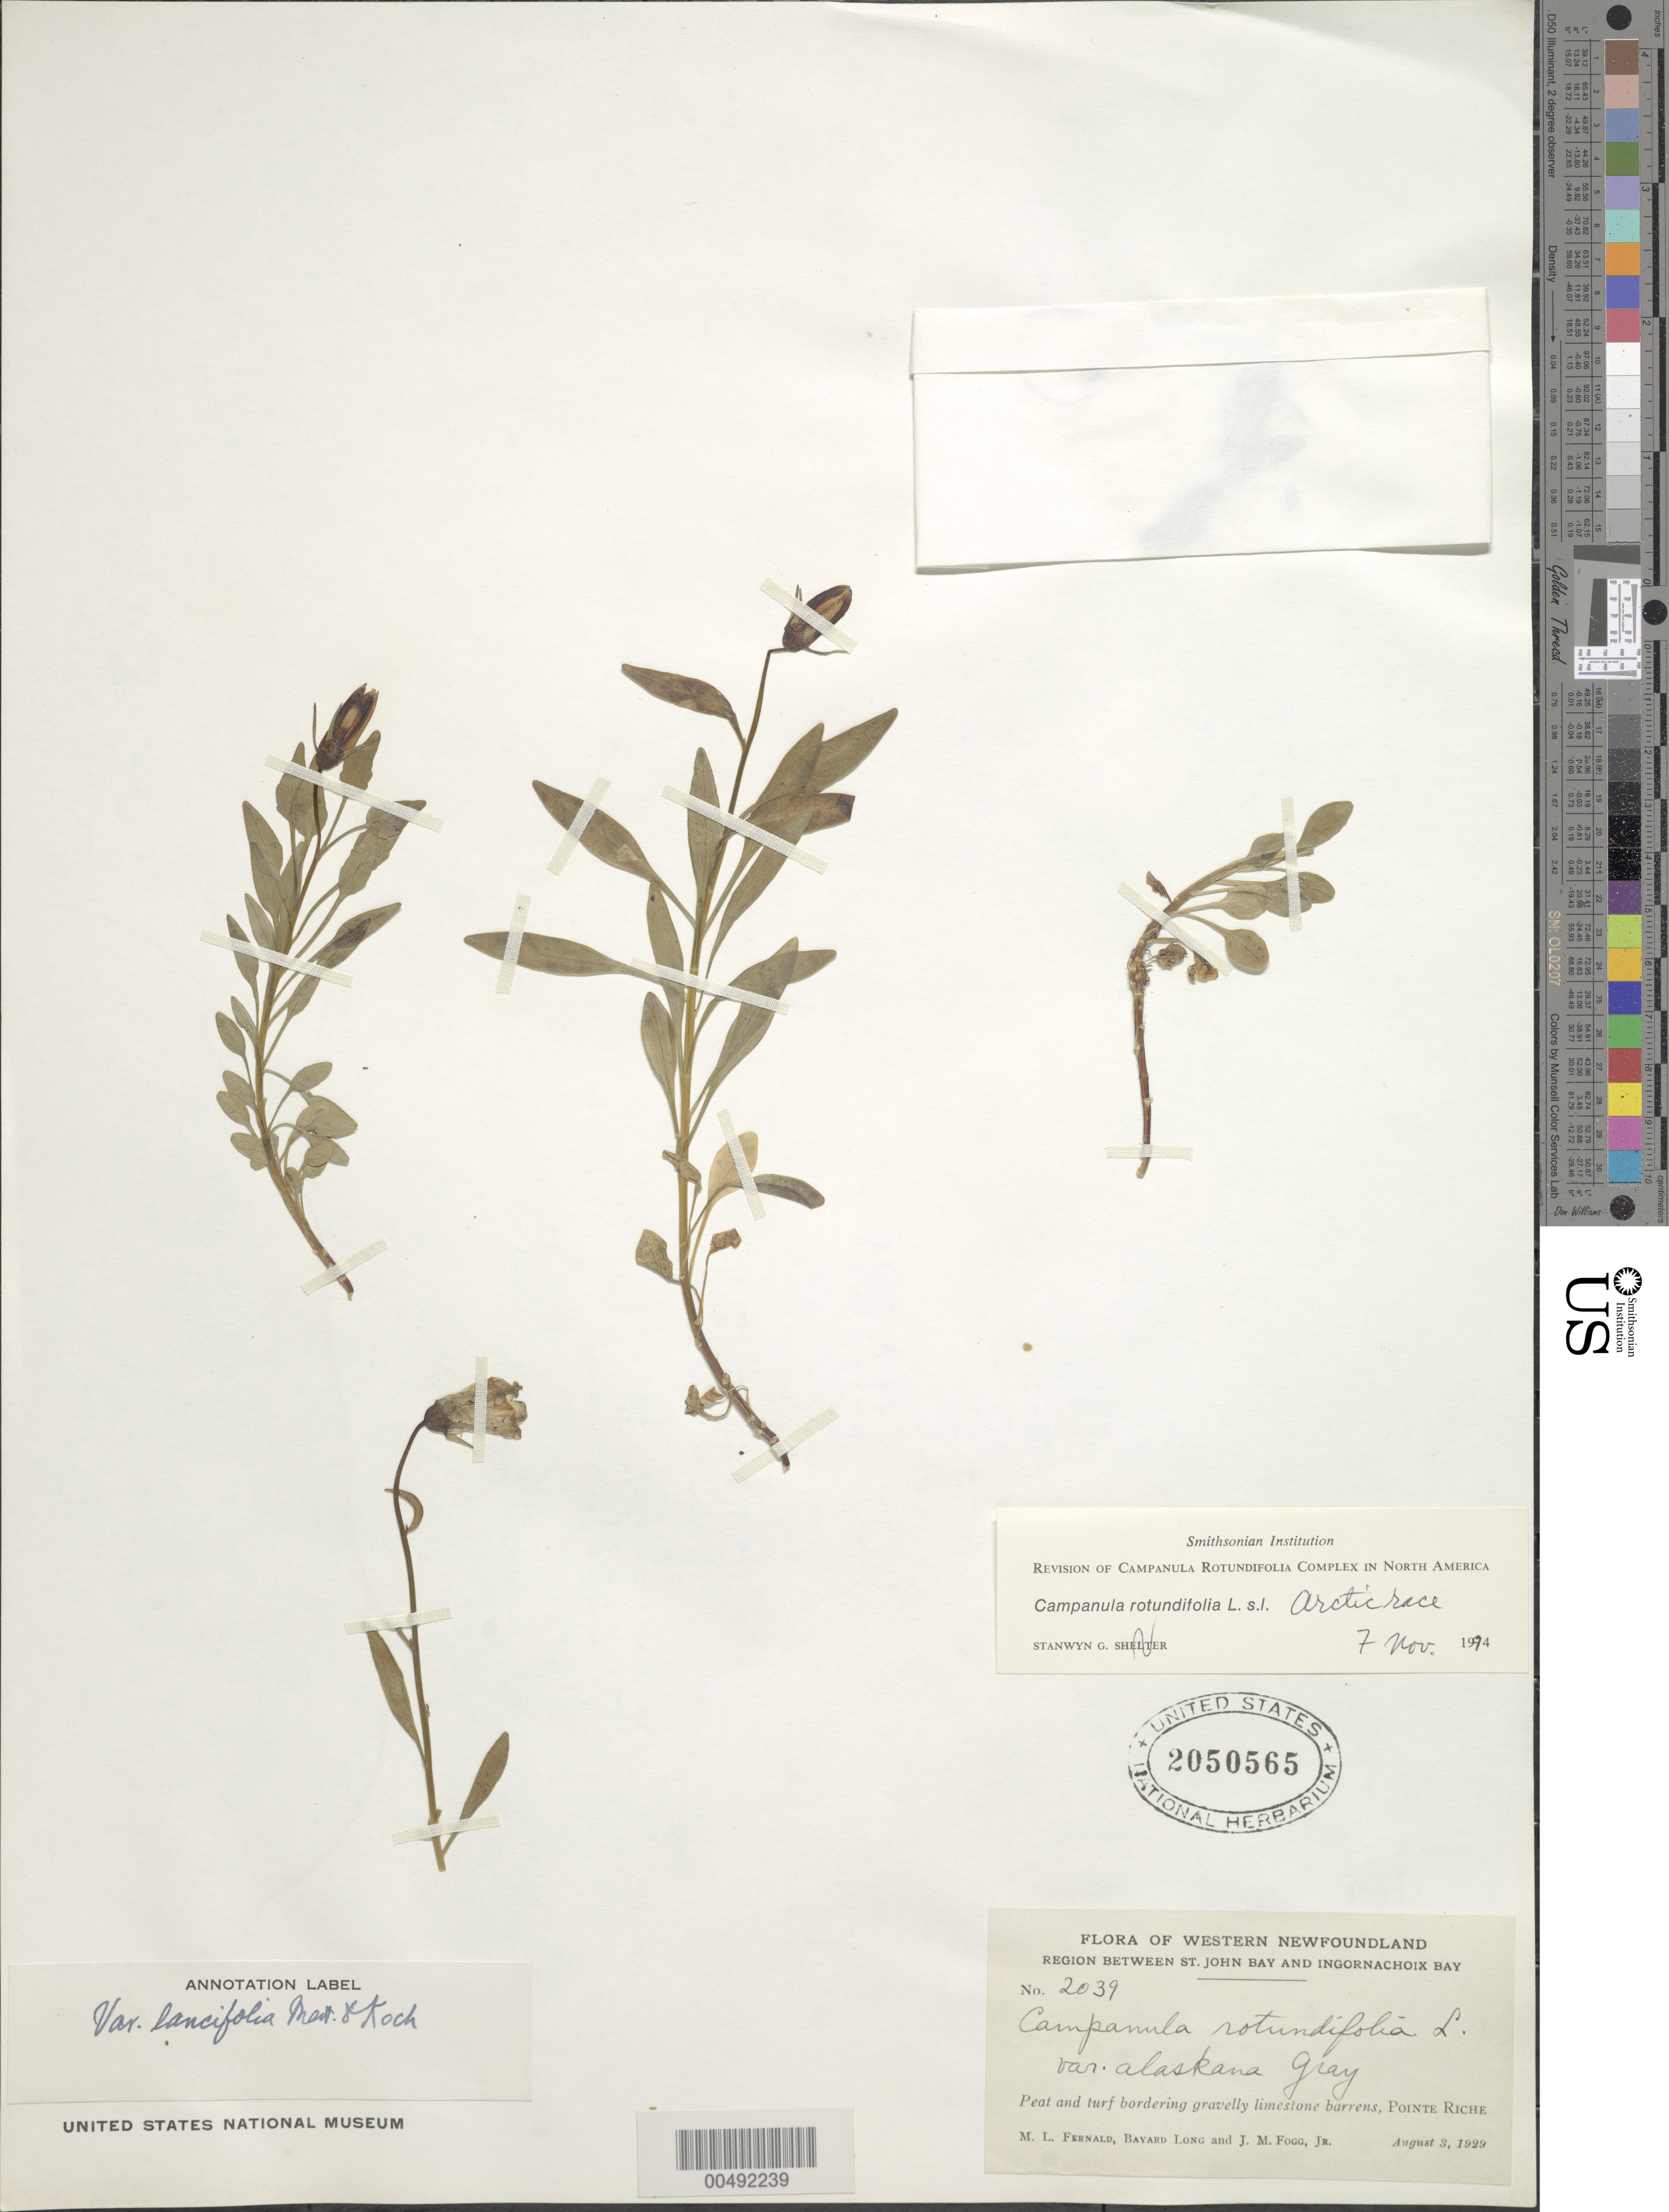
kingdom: Plantae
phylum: Tracheophyta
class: Magnoliopsida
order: Asterales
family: Campanulaceae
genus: Campanula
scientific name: Campanula rotundifolia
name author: L.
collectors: M. L. Fernald, B. Long & J. Fogg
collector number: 2039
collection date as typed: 03 Aug 1929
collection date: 1929-08-03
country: Canada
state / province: Newfoundland and Labrador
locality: region between St.John Bay and Ingornachoix Bay, Pointe Riche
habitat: Peat and turf bordering gravelly limestone barrens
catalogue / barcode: US 2050565